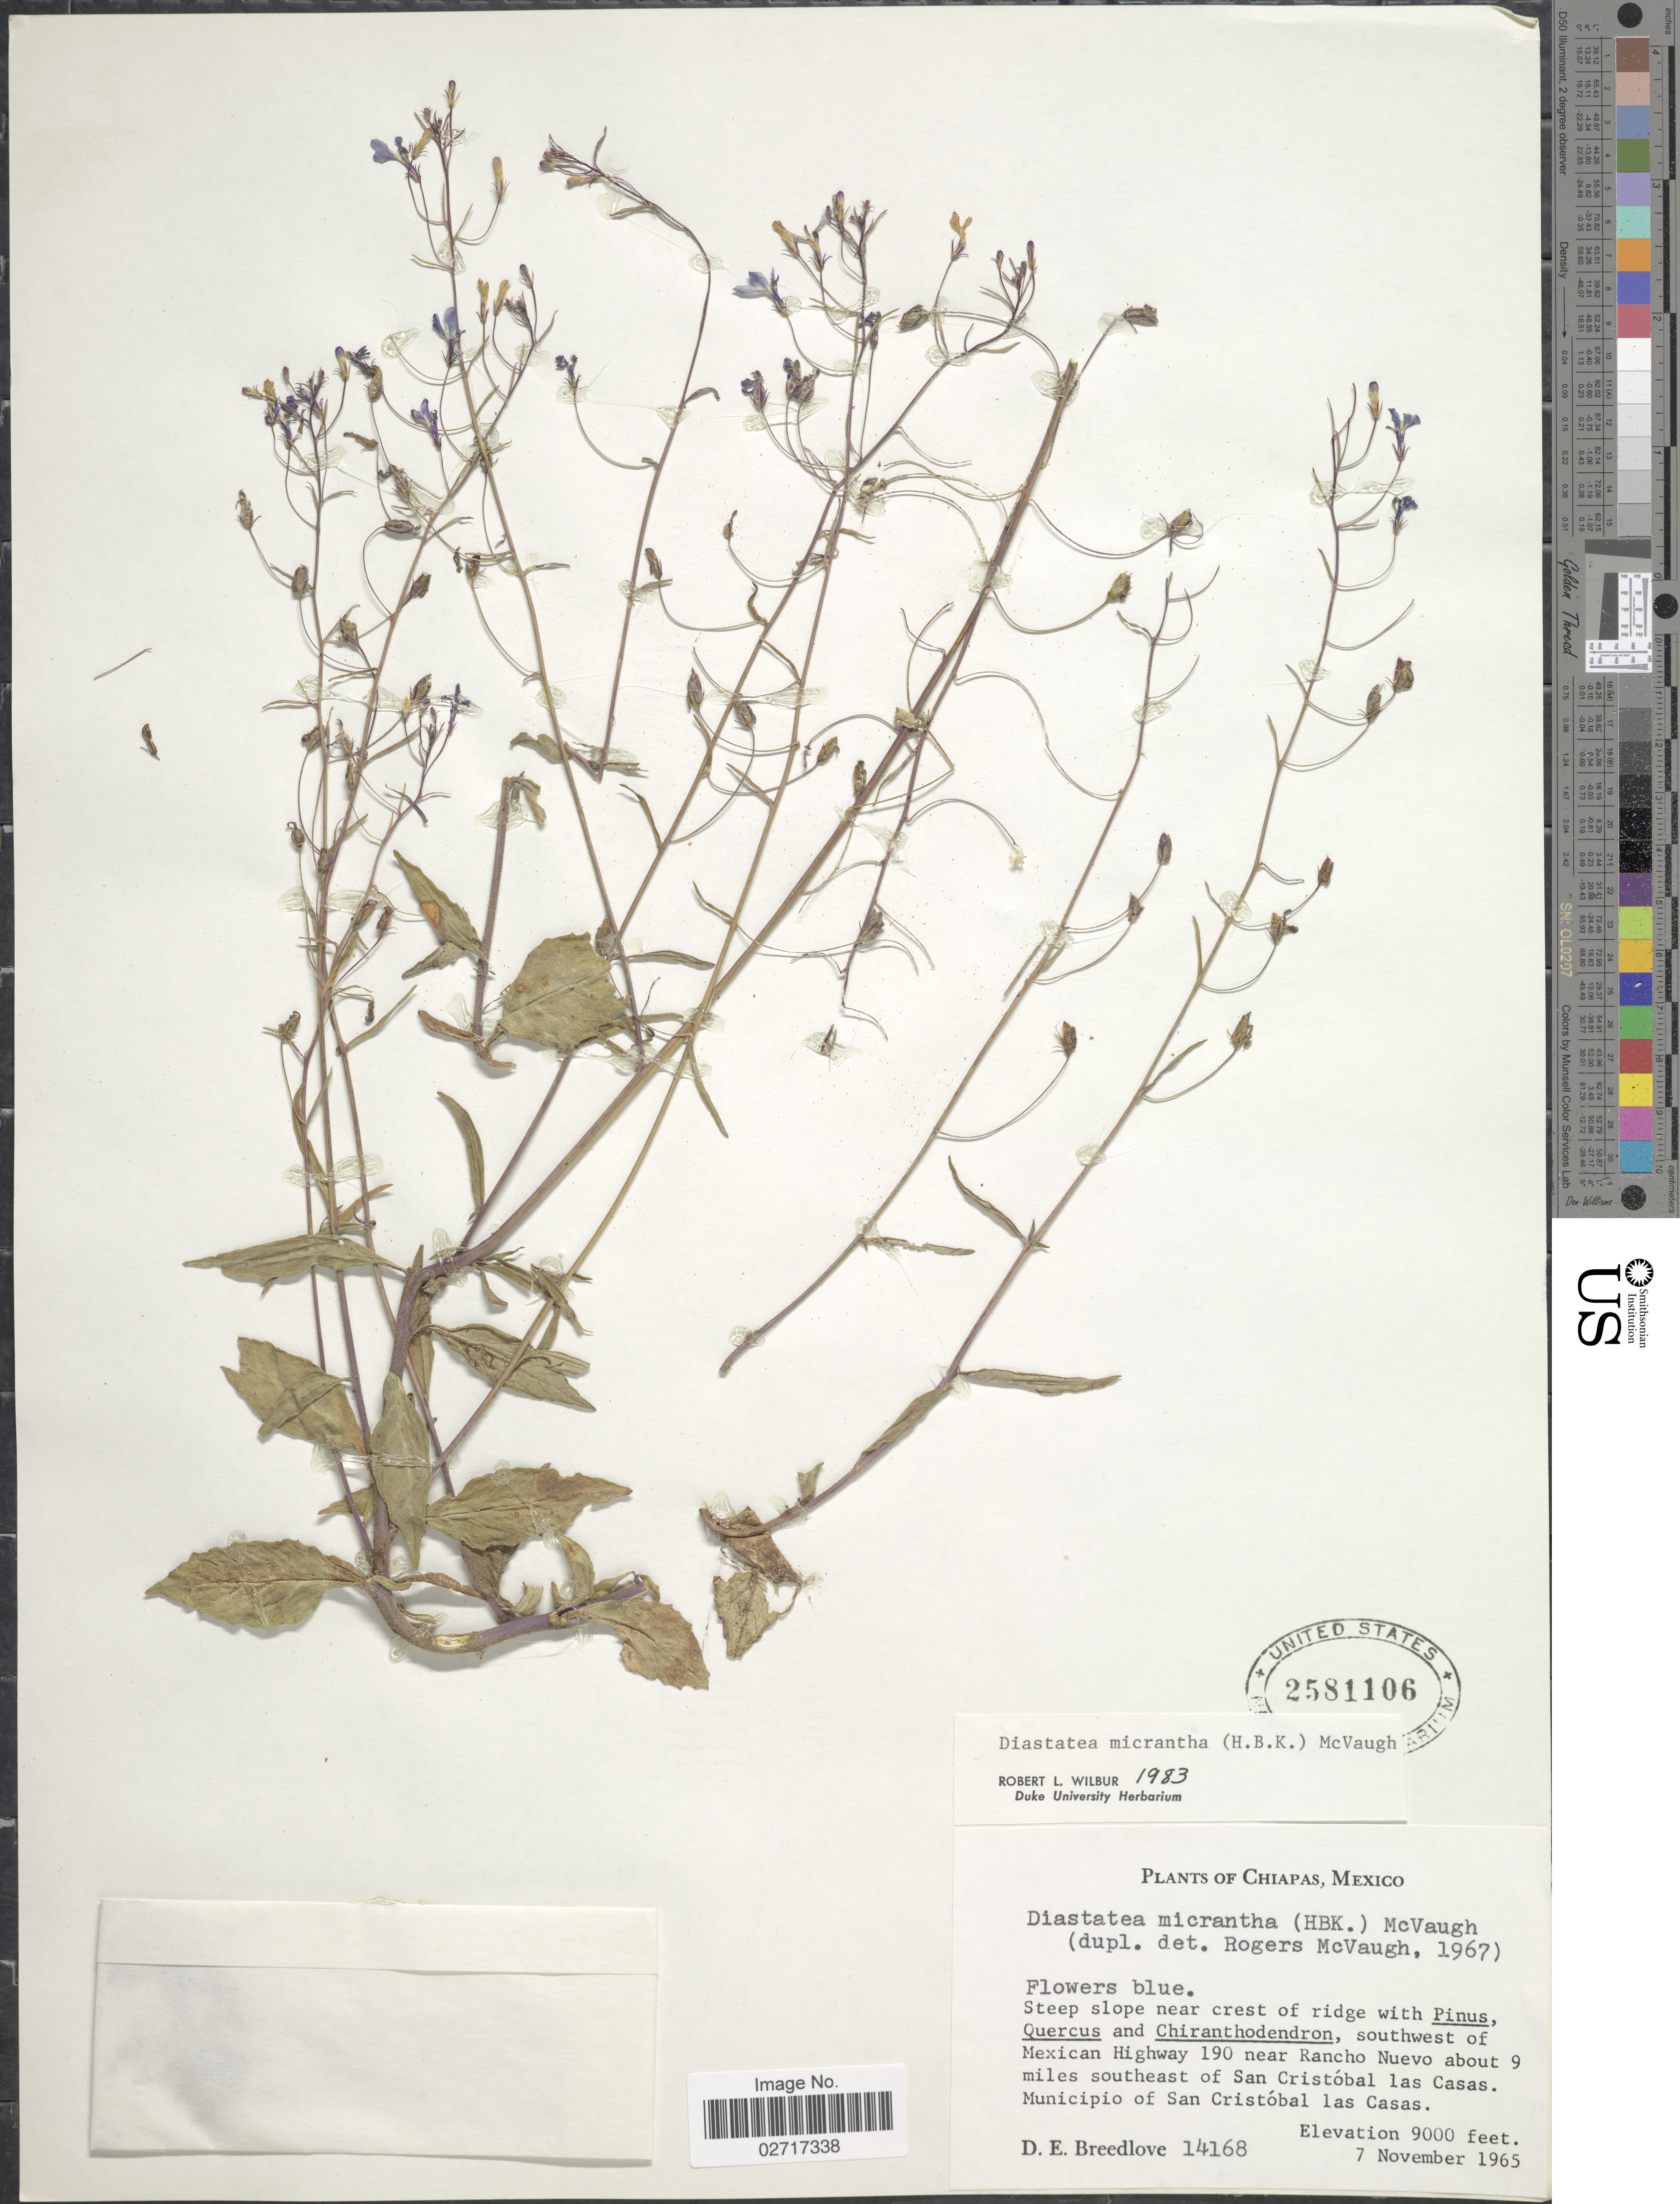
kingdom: Plantae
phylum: Tracheophyta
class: Magnoliopsida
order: Asterales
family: Campanulaceae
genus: Diastatea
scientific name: Diastatea micrantha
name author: (Kunth) McVaugh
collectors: D. E. Breedlove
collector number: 14168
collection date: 1965-11-07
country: Mexico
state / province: Chiapas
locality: Steep slope near crest of ridge. Southwest of Mexican Highway 190 near Rancho Nuevo about 9 miles southeast of San Cristóbal las Casas.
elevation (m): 2743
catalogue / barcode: US 2581106